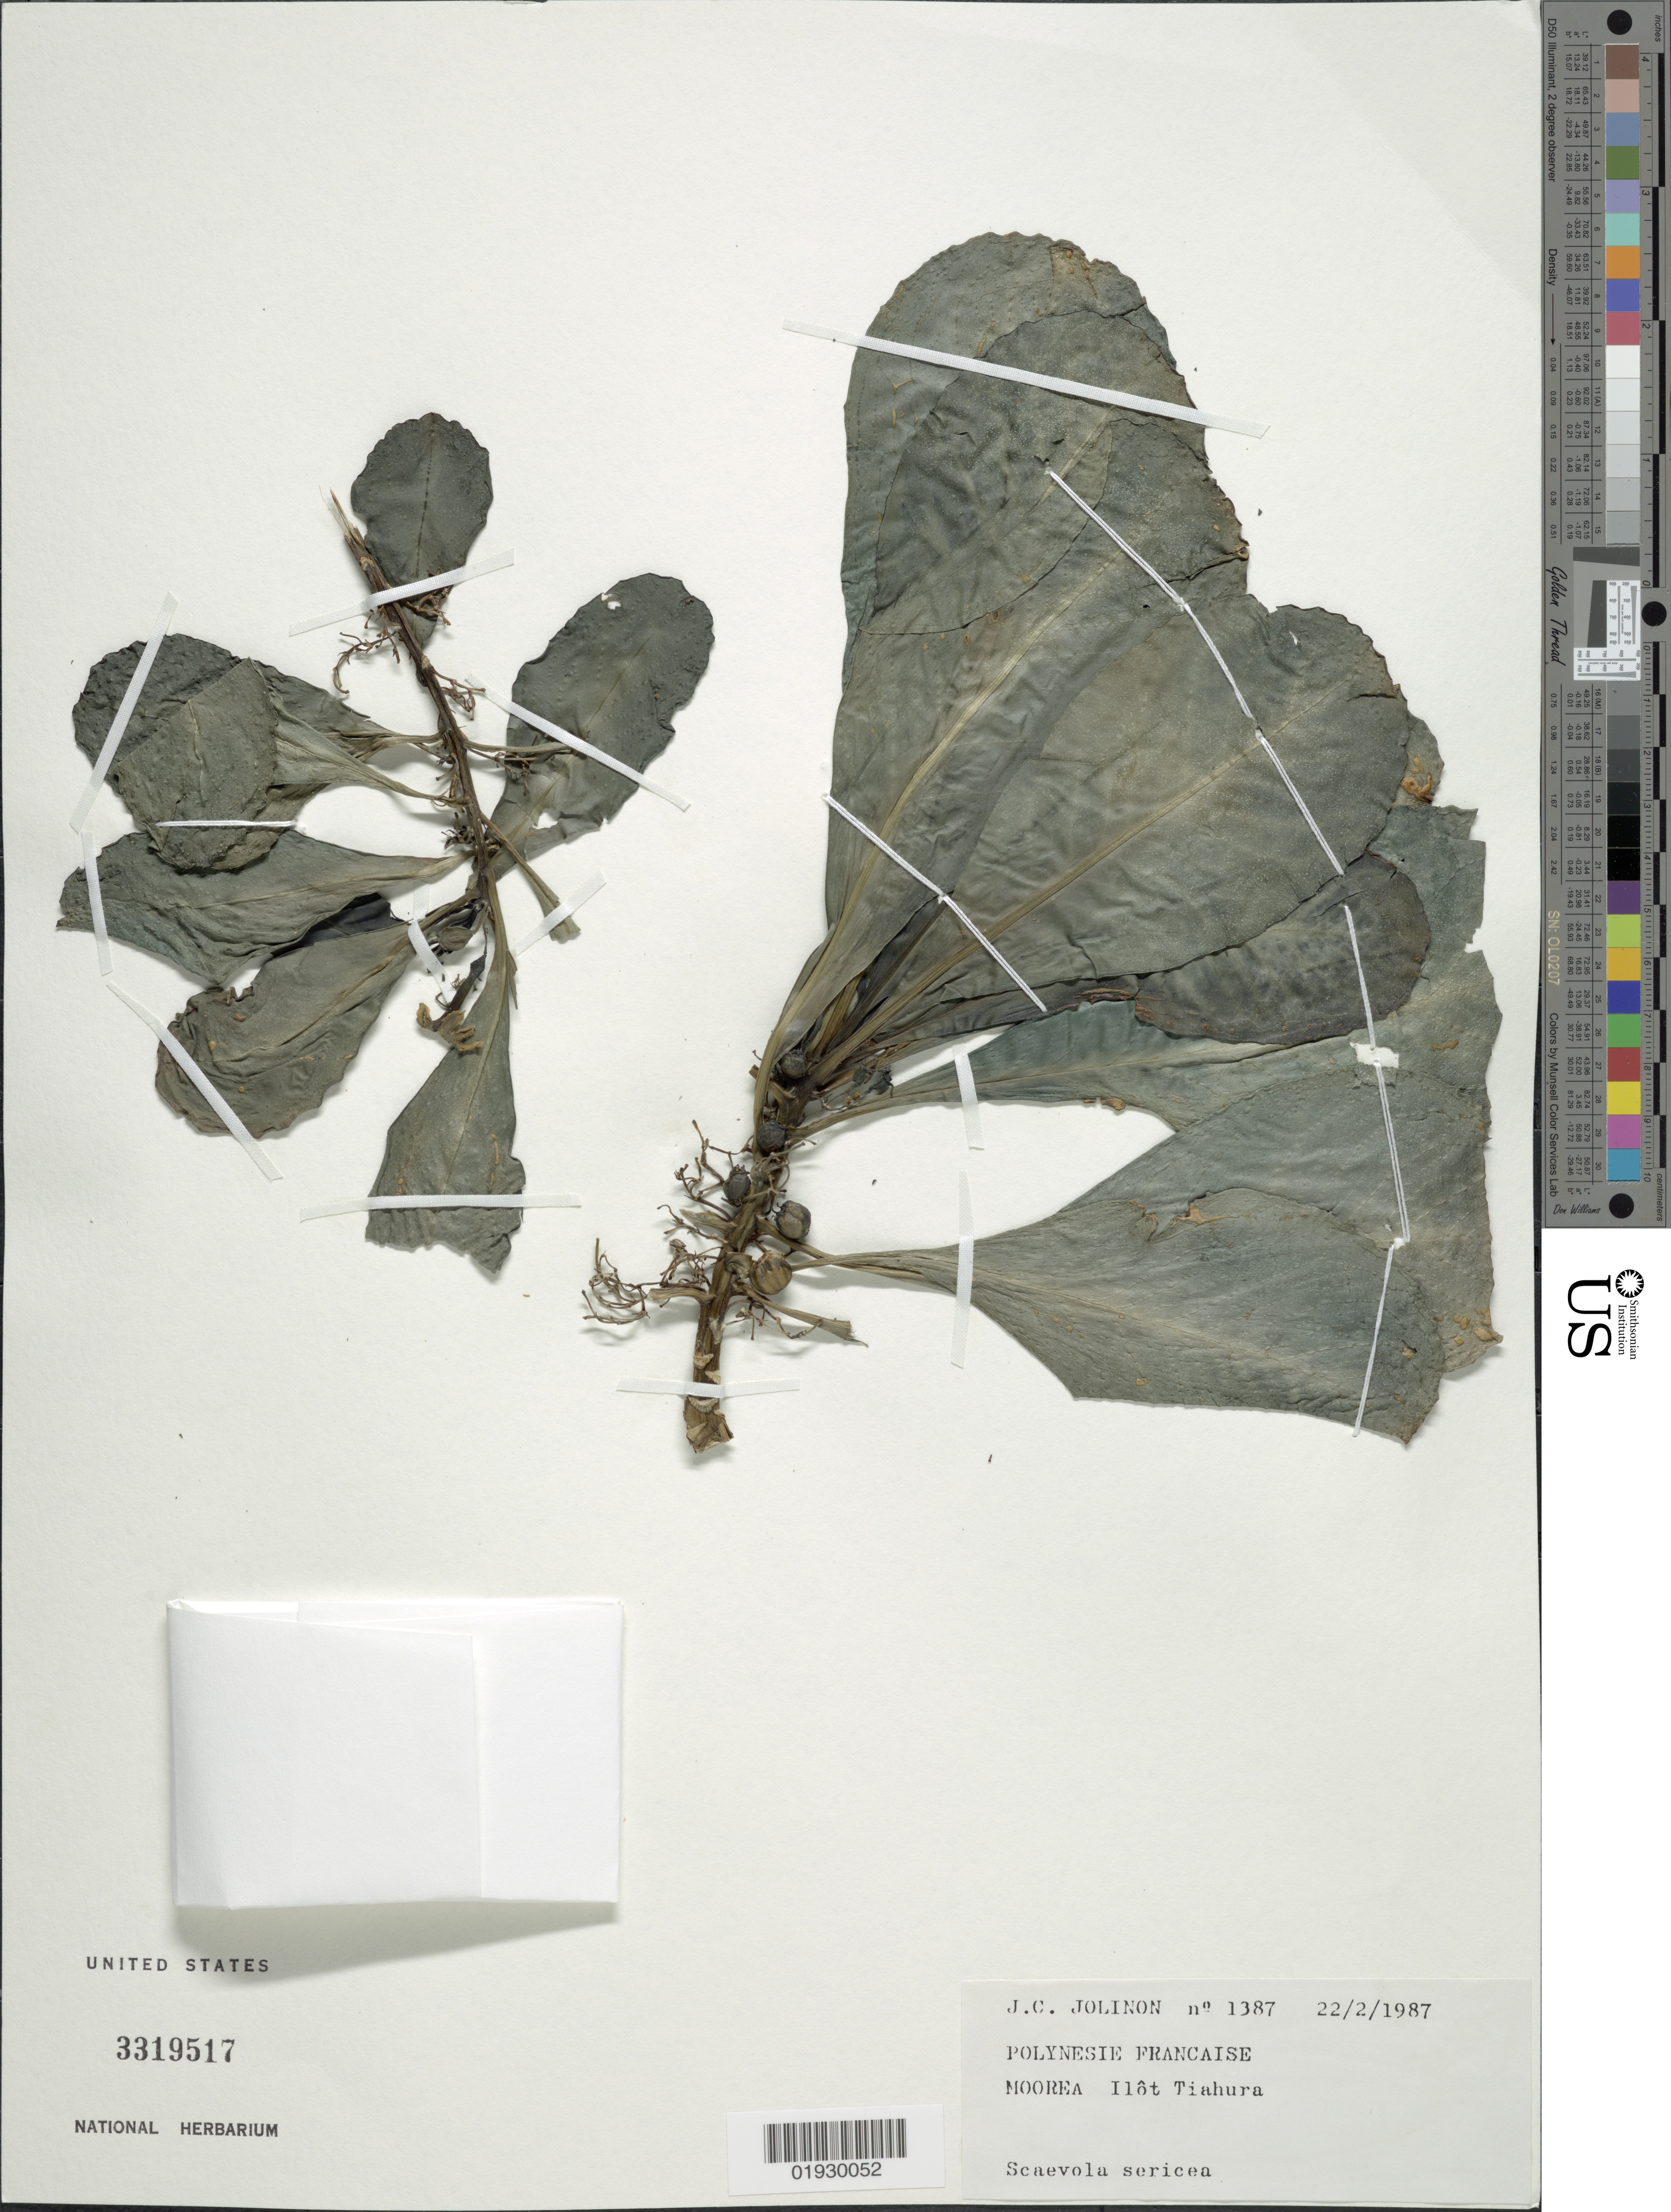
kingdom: Plantae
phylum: Tracheophyta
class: Magnoliopsida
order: Asterales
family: Goodeniaceae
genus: Scaevola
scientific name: Scaevola taccada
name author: (Gaertn.) Roxb.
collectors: J. Jolinon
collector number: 1387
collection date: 1987-02-22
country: French Polynesia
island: Moorea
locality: Moorea, Ilôt Tiahura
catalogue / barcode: US 3319517